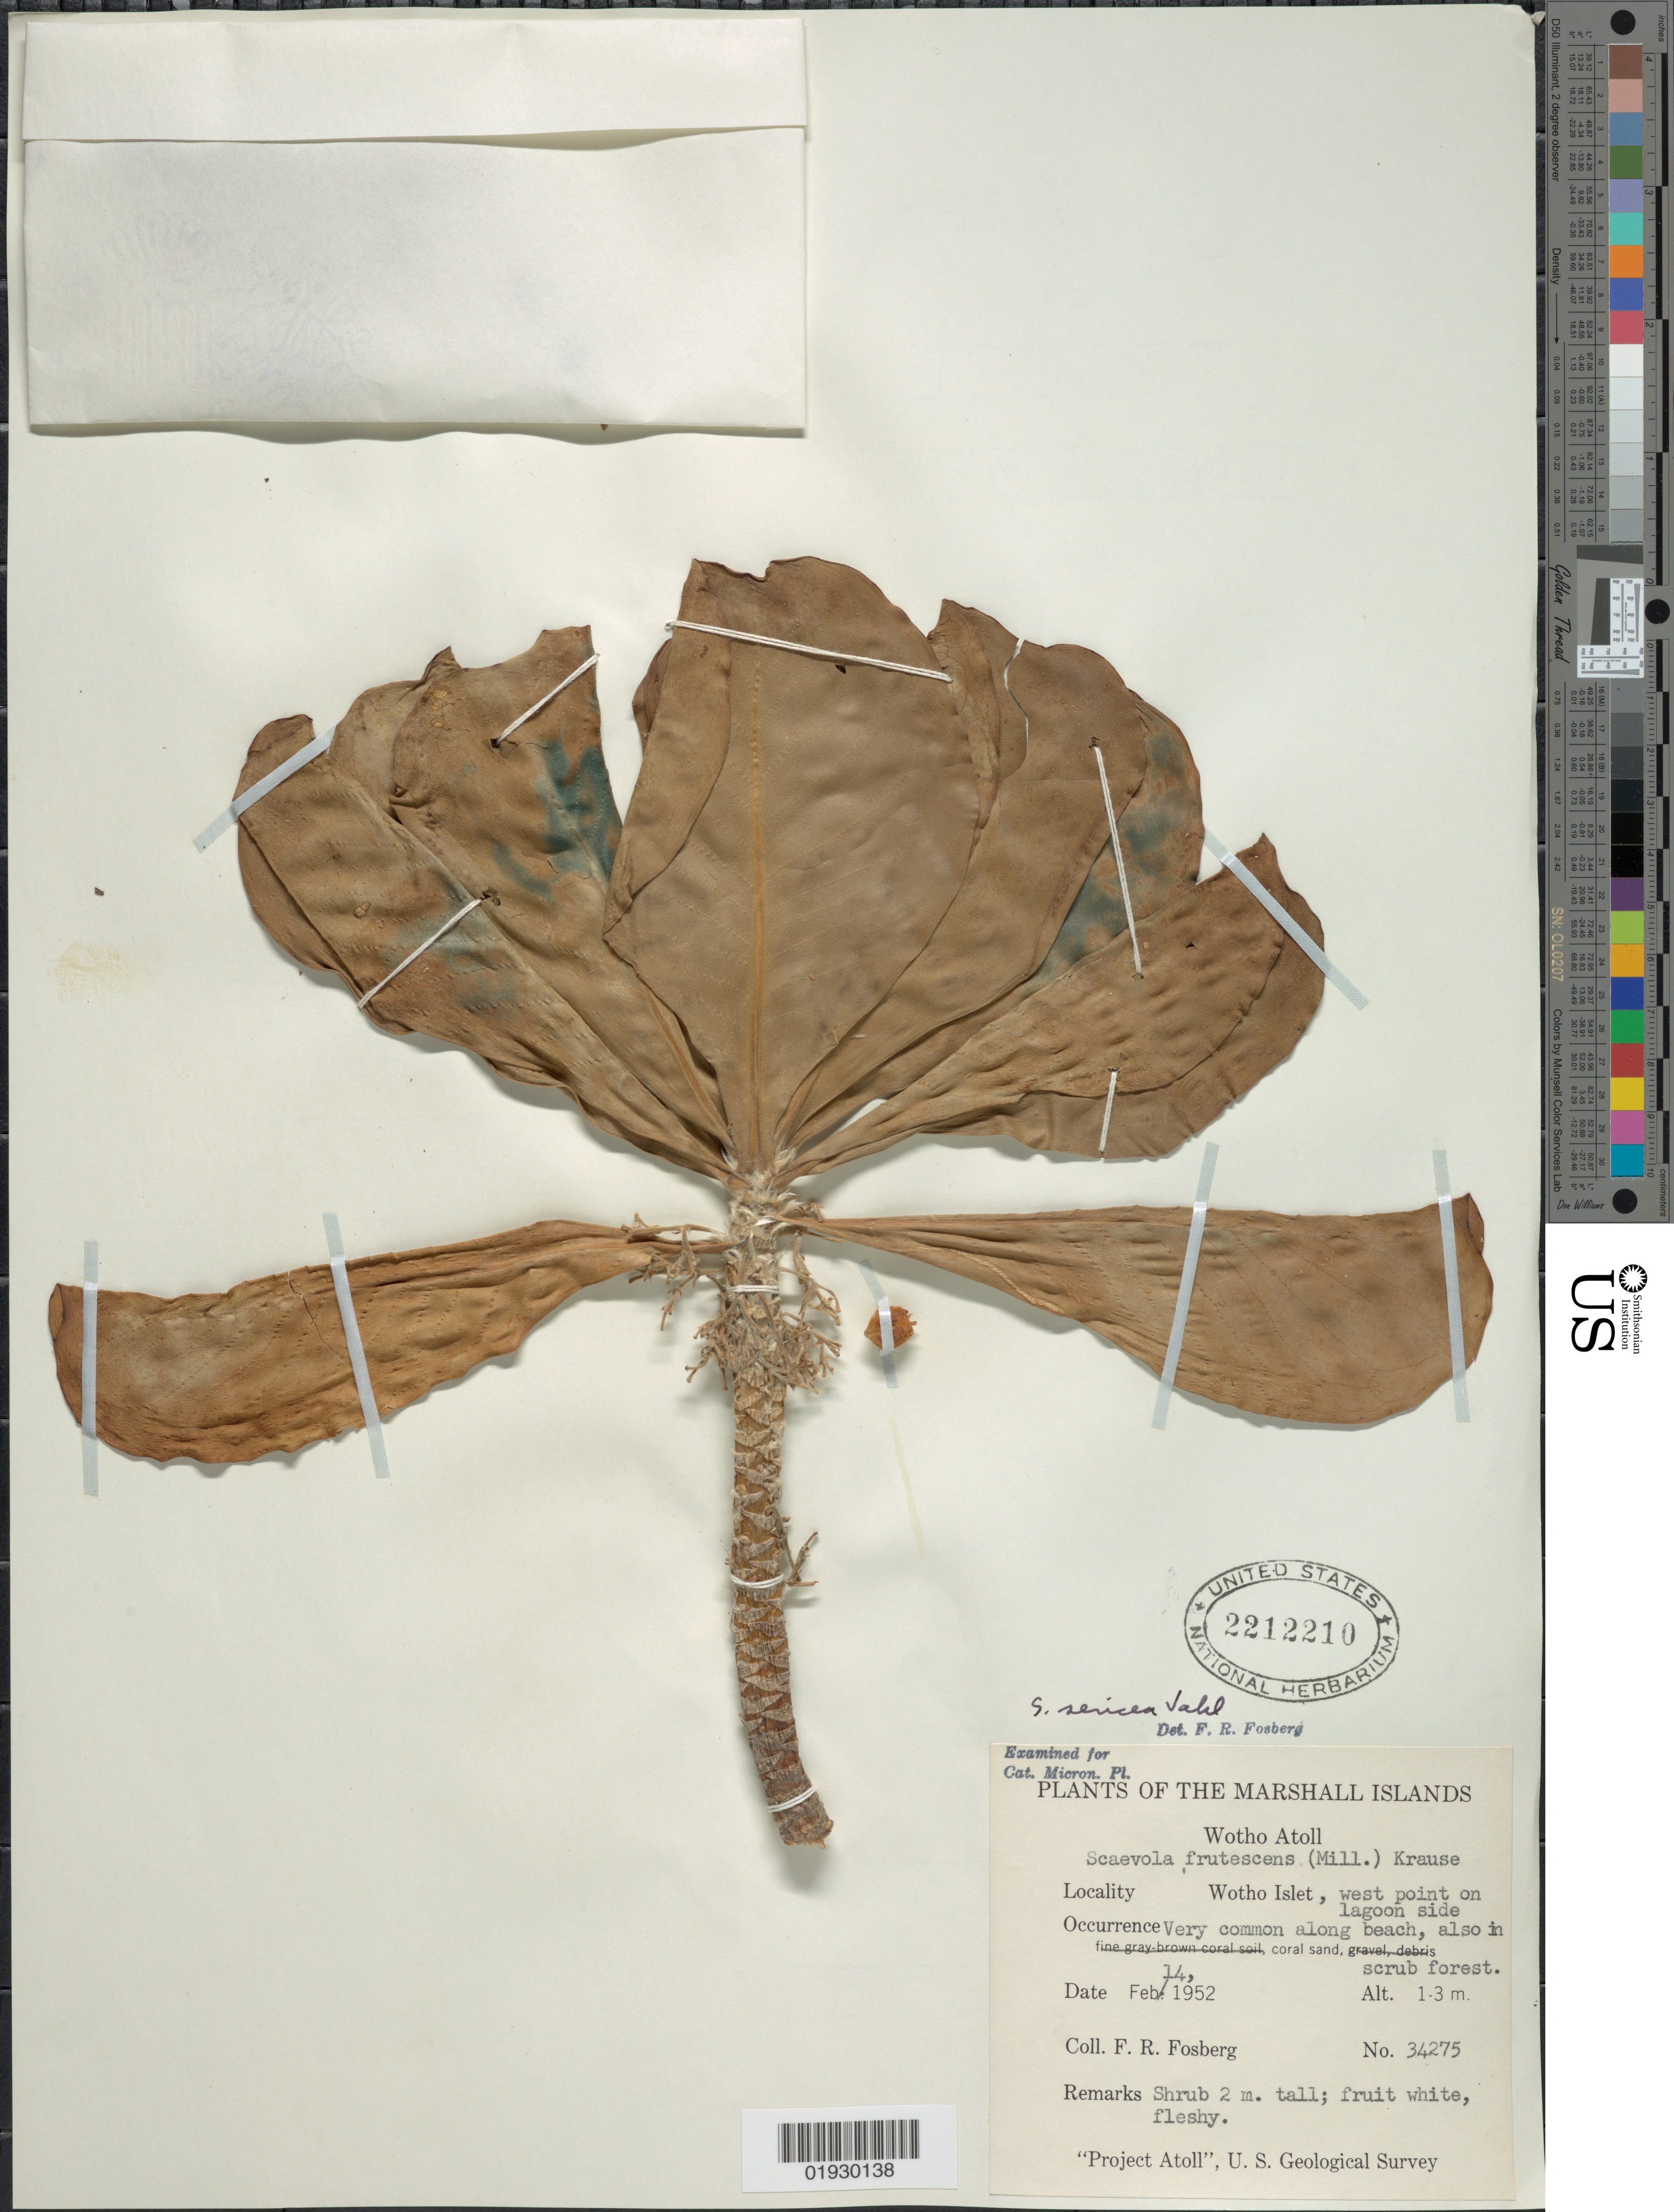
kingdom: Plantae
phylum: Tracheophyta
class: Magnoliopsida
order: Asterales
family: Goodeniaceae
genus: Scaevola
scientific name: Scaevola taccada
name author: (Gaertn.) Roxb.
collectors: F. R. Fosberg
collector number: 34275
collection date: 1952-01-14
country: Marshall Islands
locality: Wotho Atoll. Wotho Islet, west point on lagoon side.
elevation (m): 1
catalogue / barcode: US 2212210